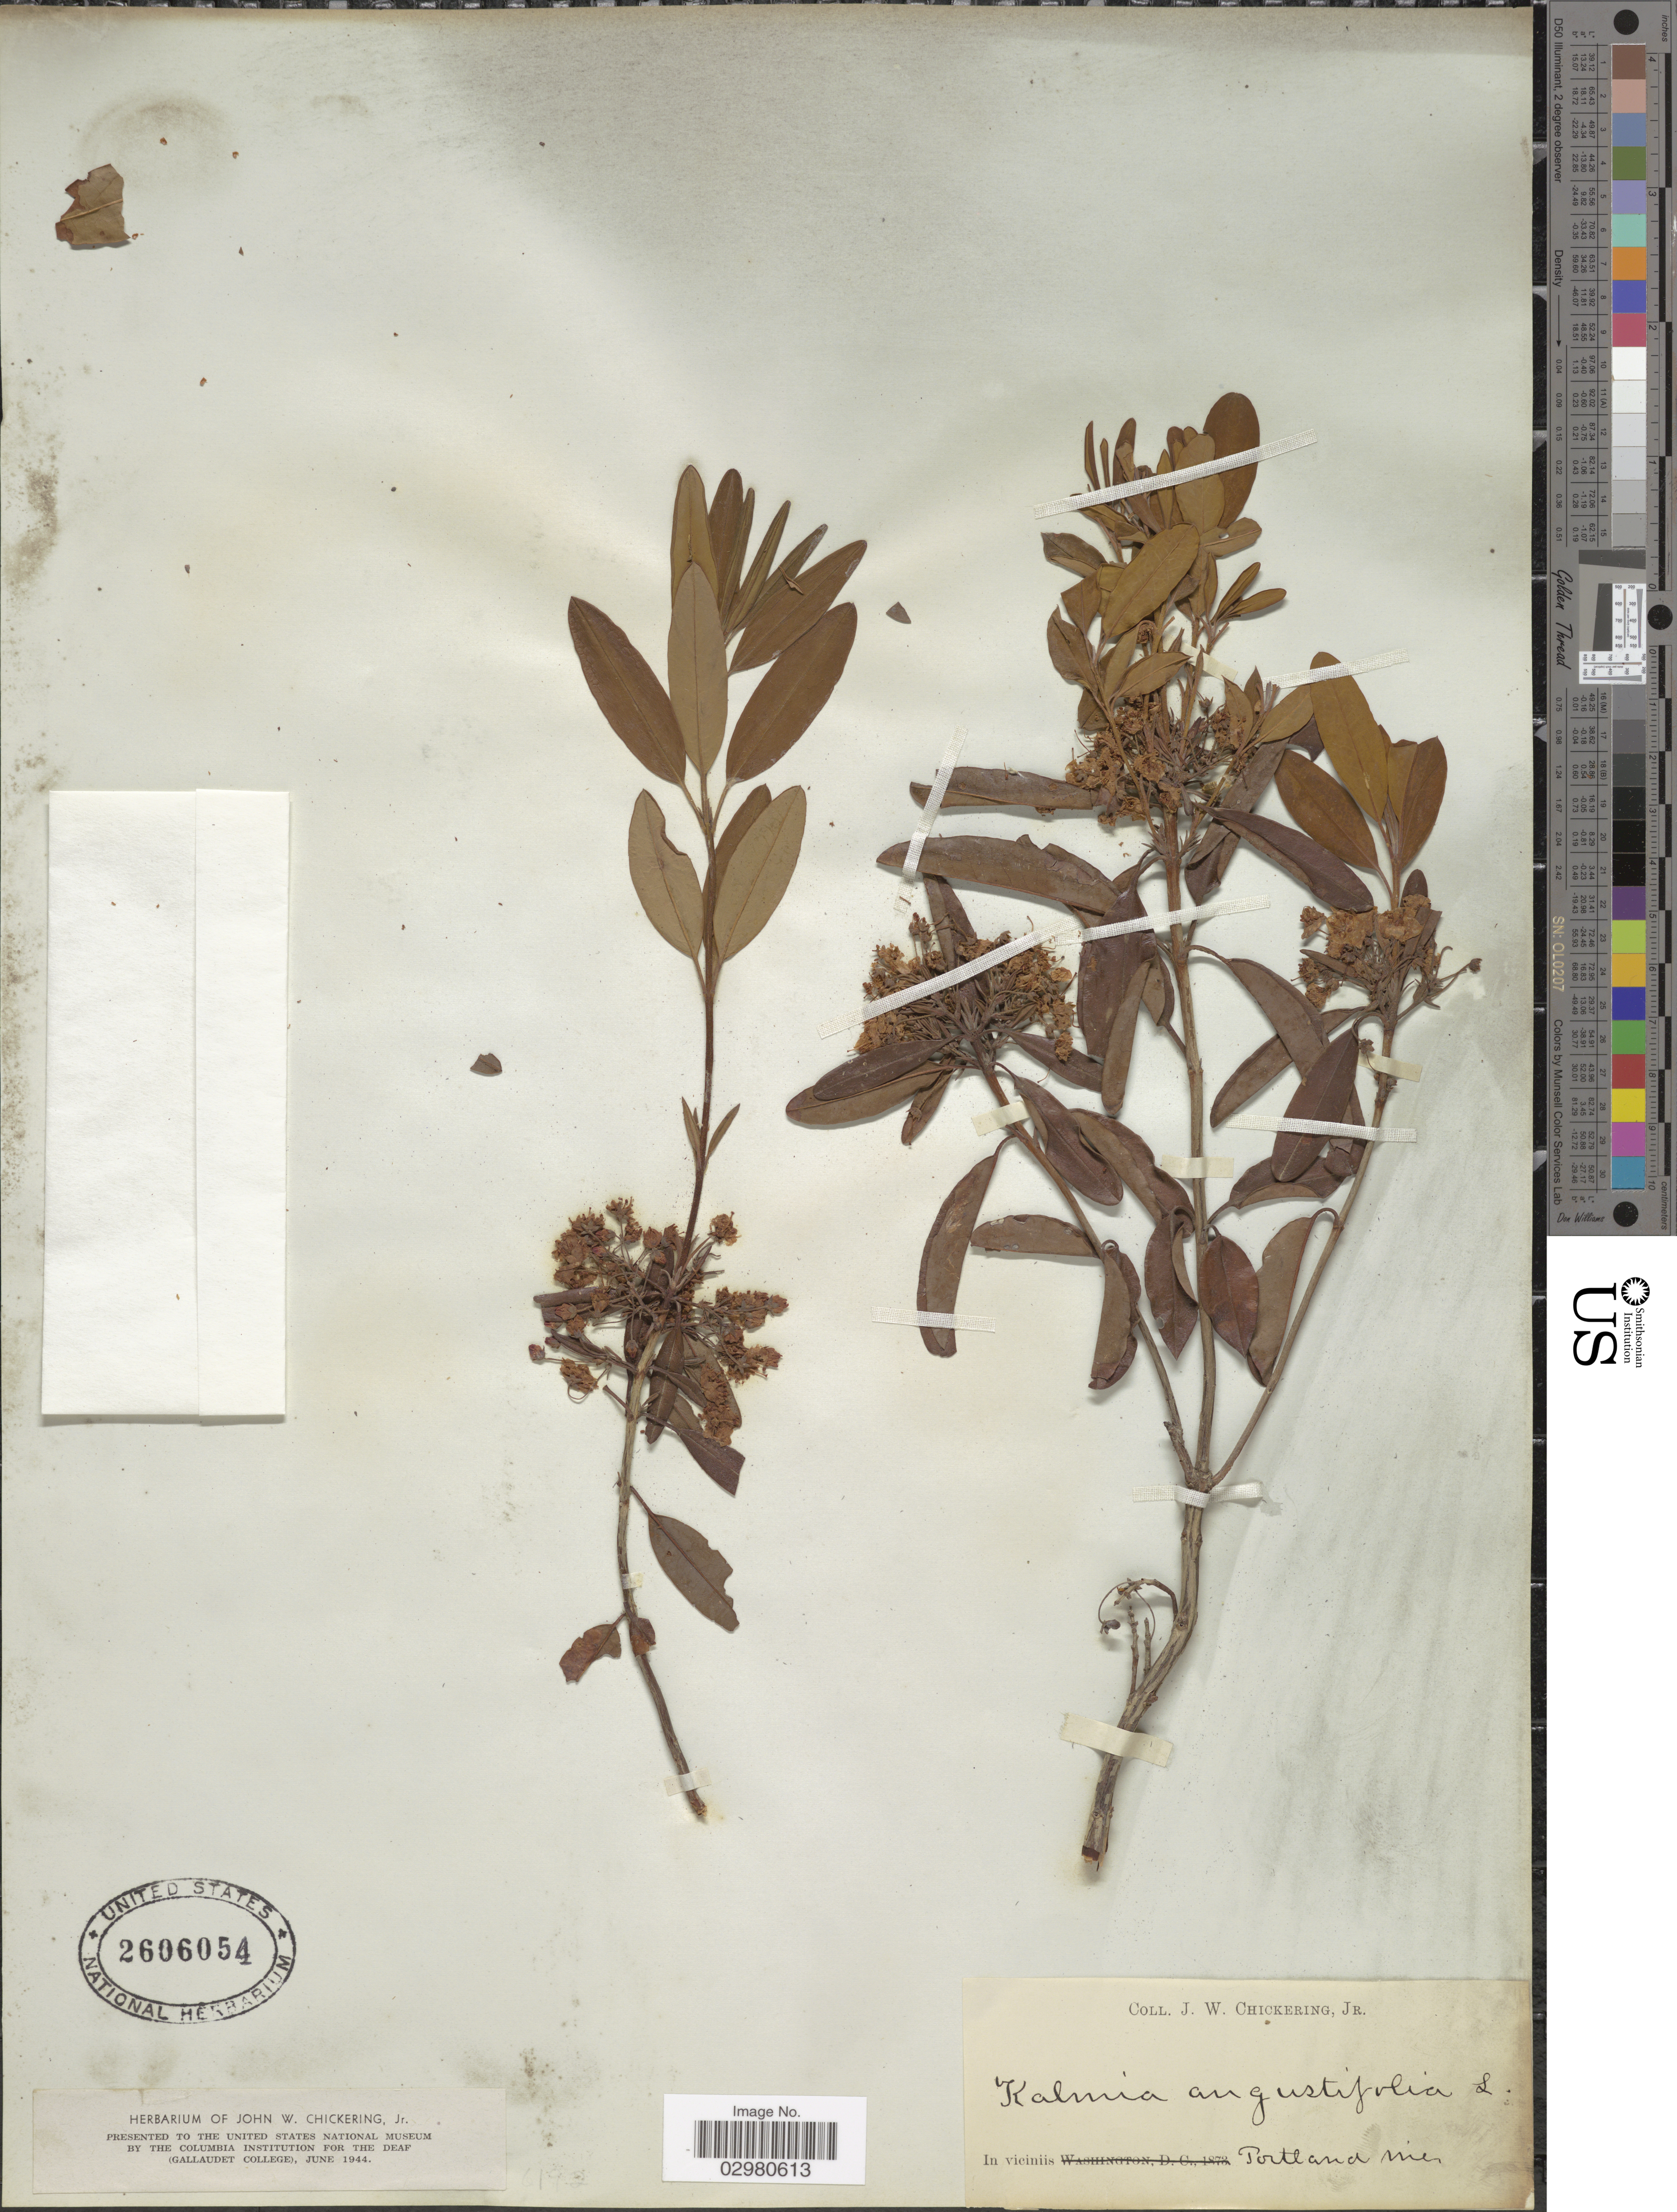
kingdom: Plantae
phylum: Tracheophyta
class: Magnoliopsida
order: Ericales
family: Ericaceae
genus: Kalmia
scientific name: Kalmia angustifolia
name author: L.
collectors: J. Chickering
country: United States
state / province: Maine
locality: In viciniis Portland Me.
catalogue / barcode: US 2606054